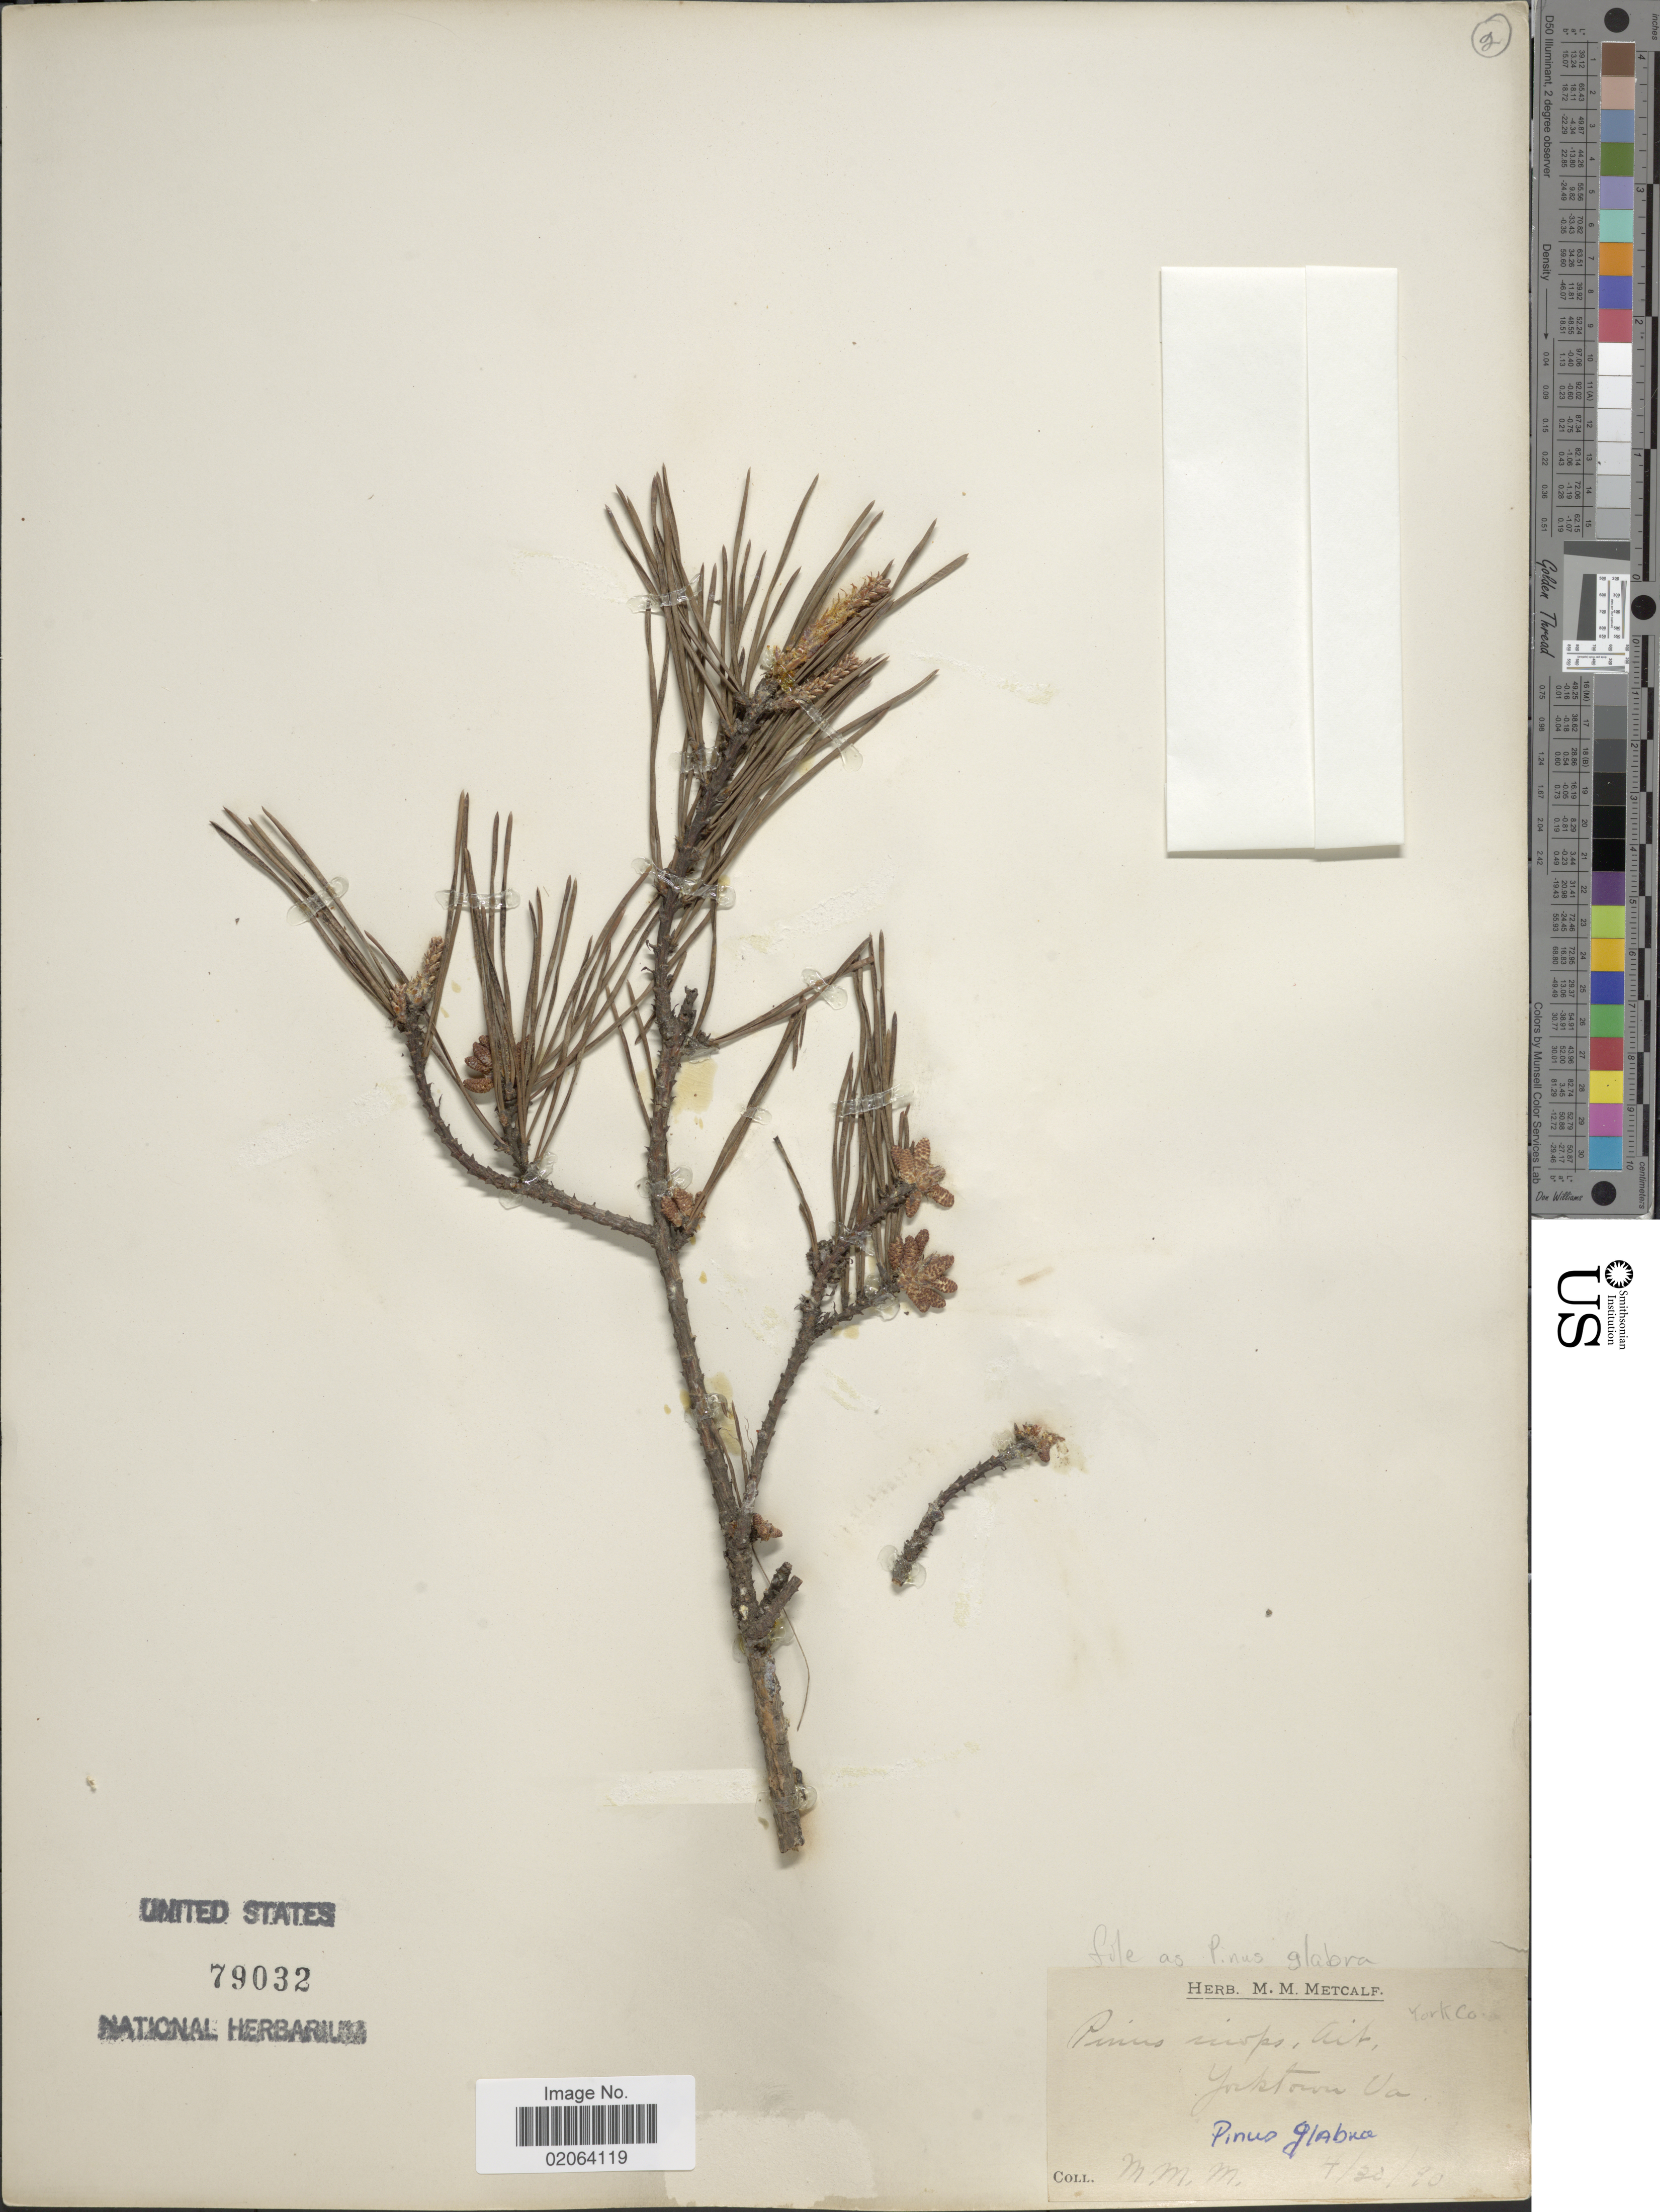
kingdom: Plantae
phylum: Tracheophyta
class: Pinopsida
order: Pinales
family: Pinaceae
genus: Pinus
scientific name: Pinus glabra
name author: Walter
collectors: M. Metcalf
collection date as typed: Transcribed d/m/y: 30/4/90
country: United States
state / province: Virginia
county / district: York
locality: York Co. Yorktown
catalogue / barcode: US 79032